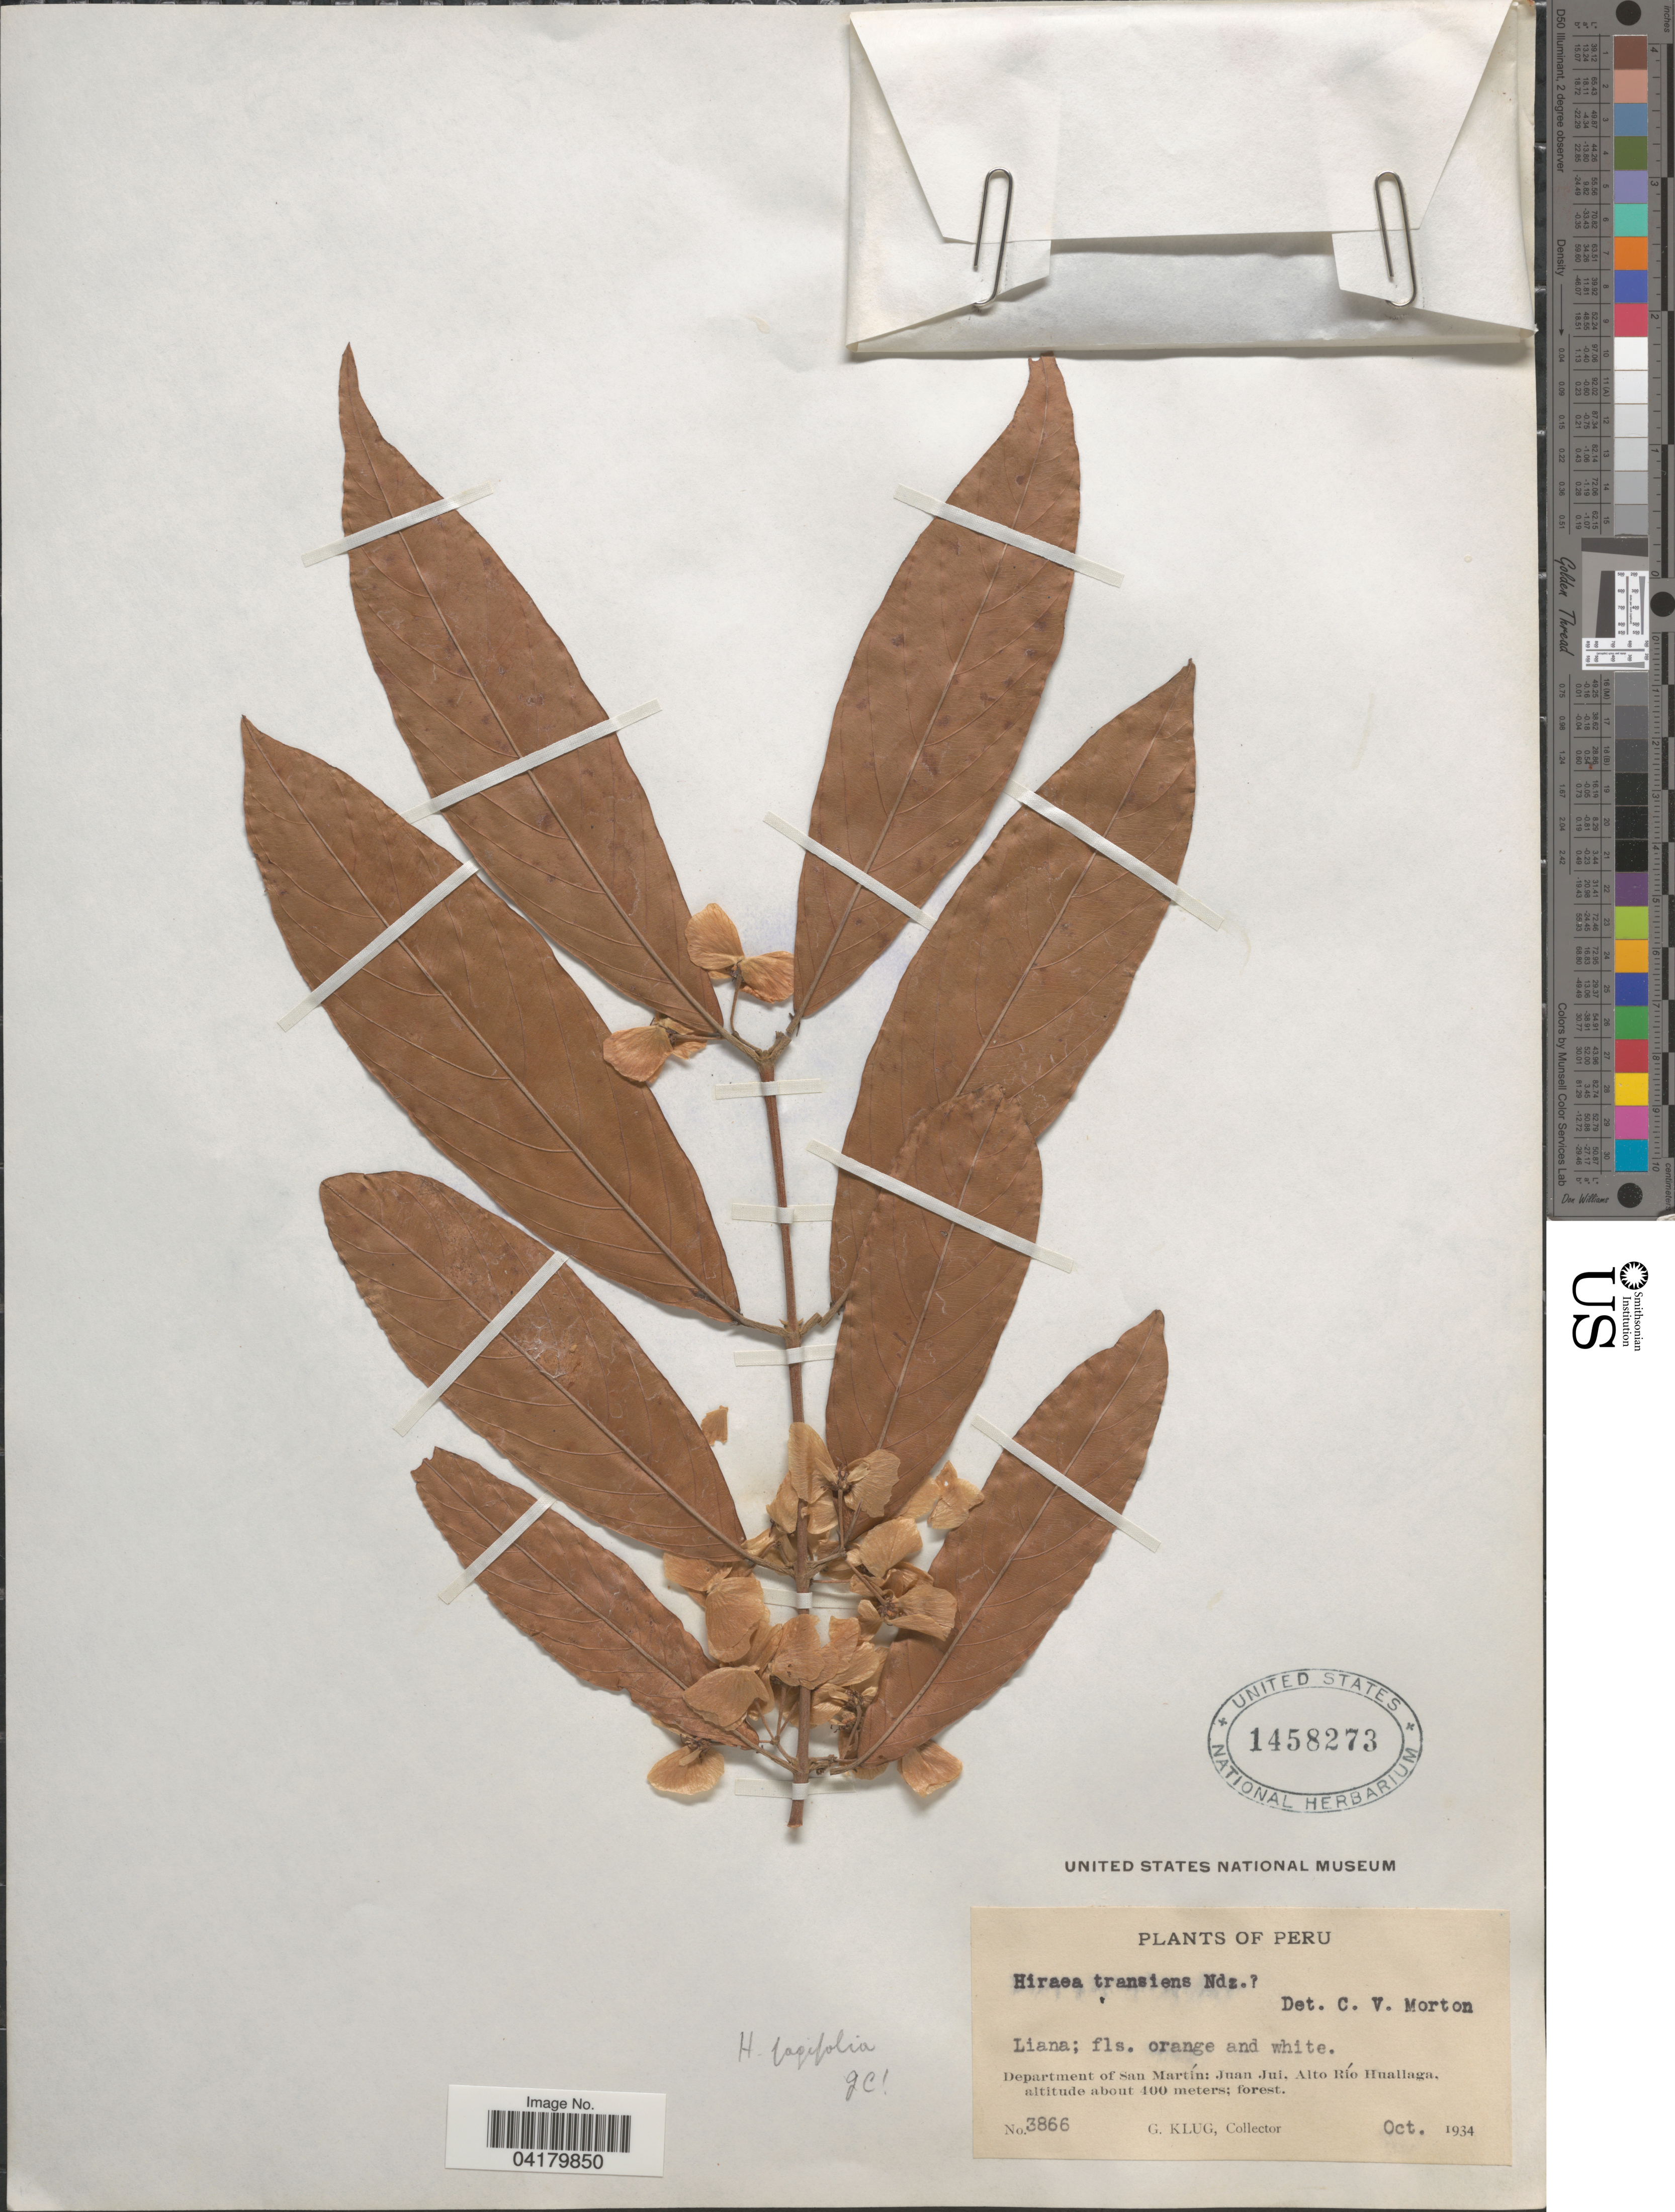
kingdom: Plantae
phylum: Tracheophyta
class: Magnoliopsida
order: Malpighiales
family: Malpighiaceae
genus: Hiraea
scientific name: Hiraea transiens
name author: Nied.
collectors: G. Klug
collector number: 3866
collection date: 1934-10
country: Peru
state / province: San Martin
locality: Department of San Martín: Juan Jui, Alto Río Huallaga.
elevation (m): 400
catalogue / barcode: US 1458273